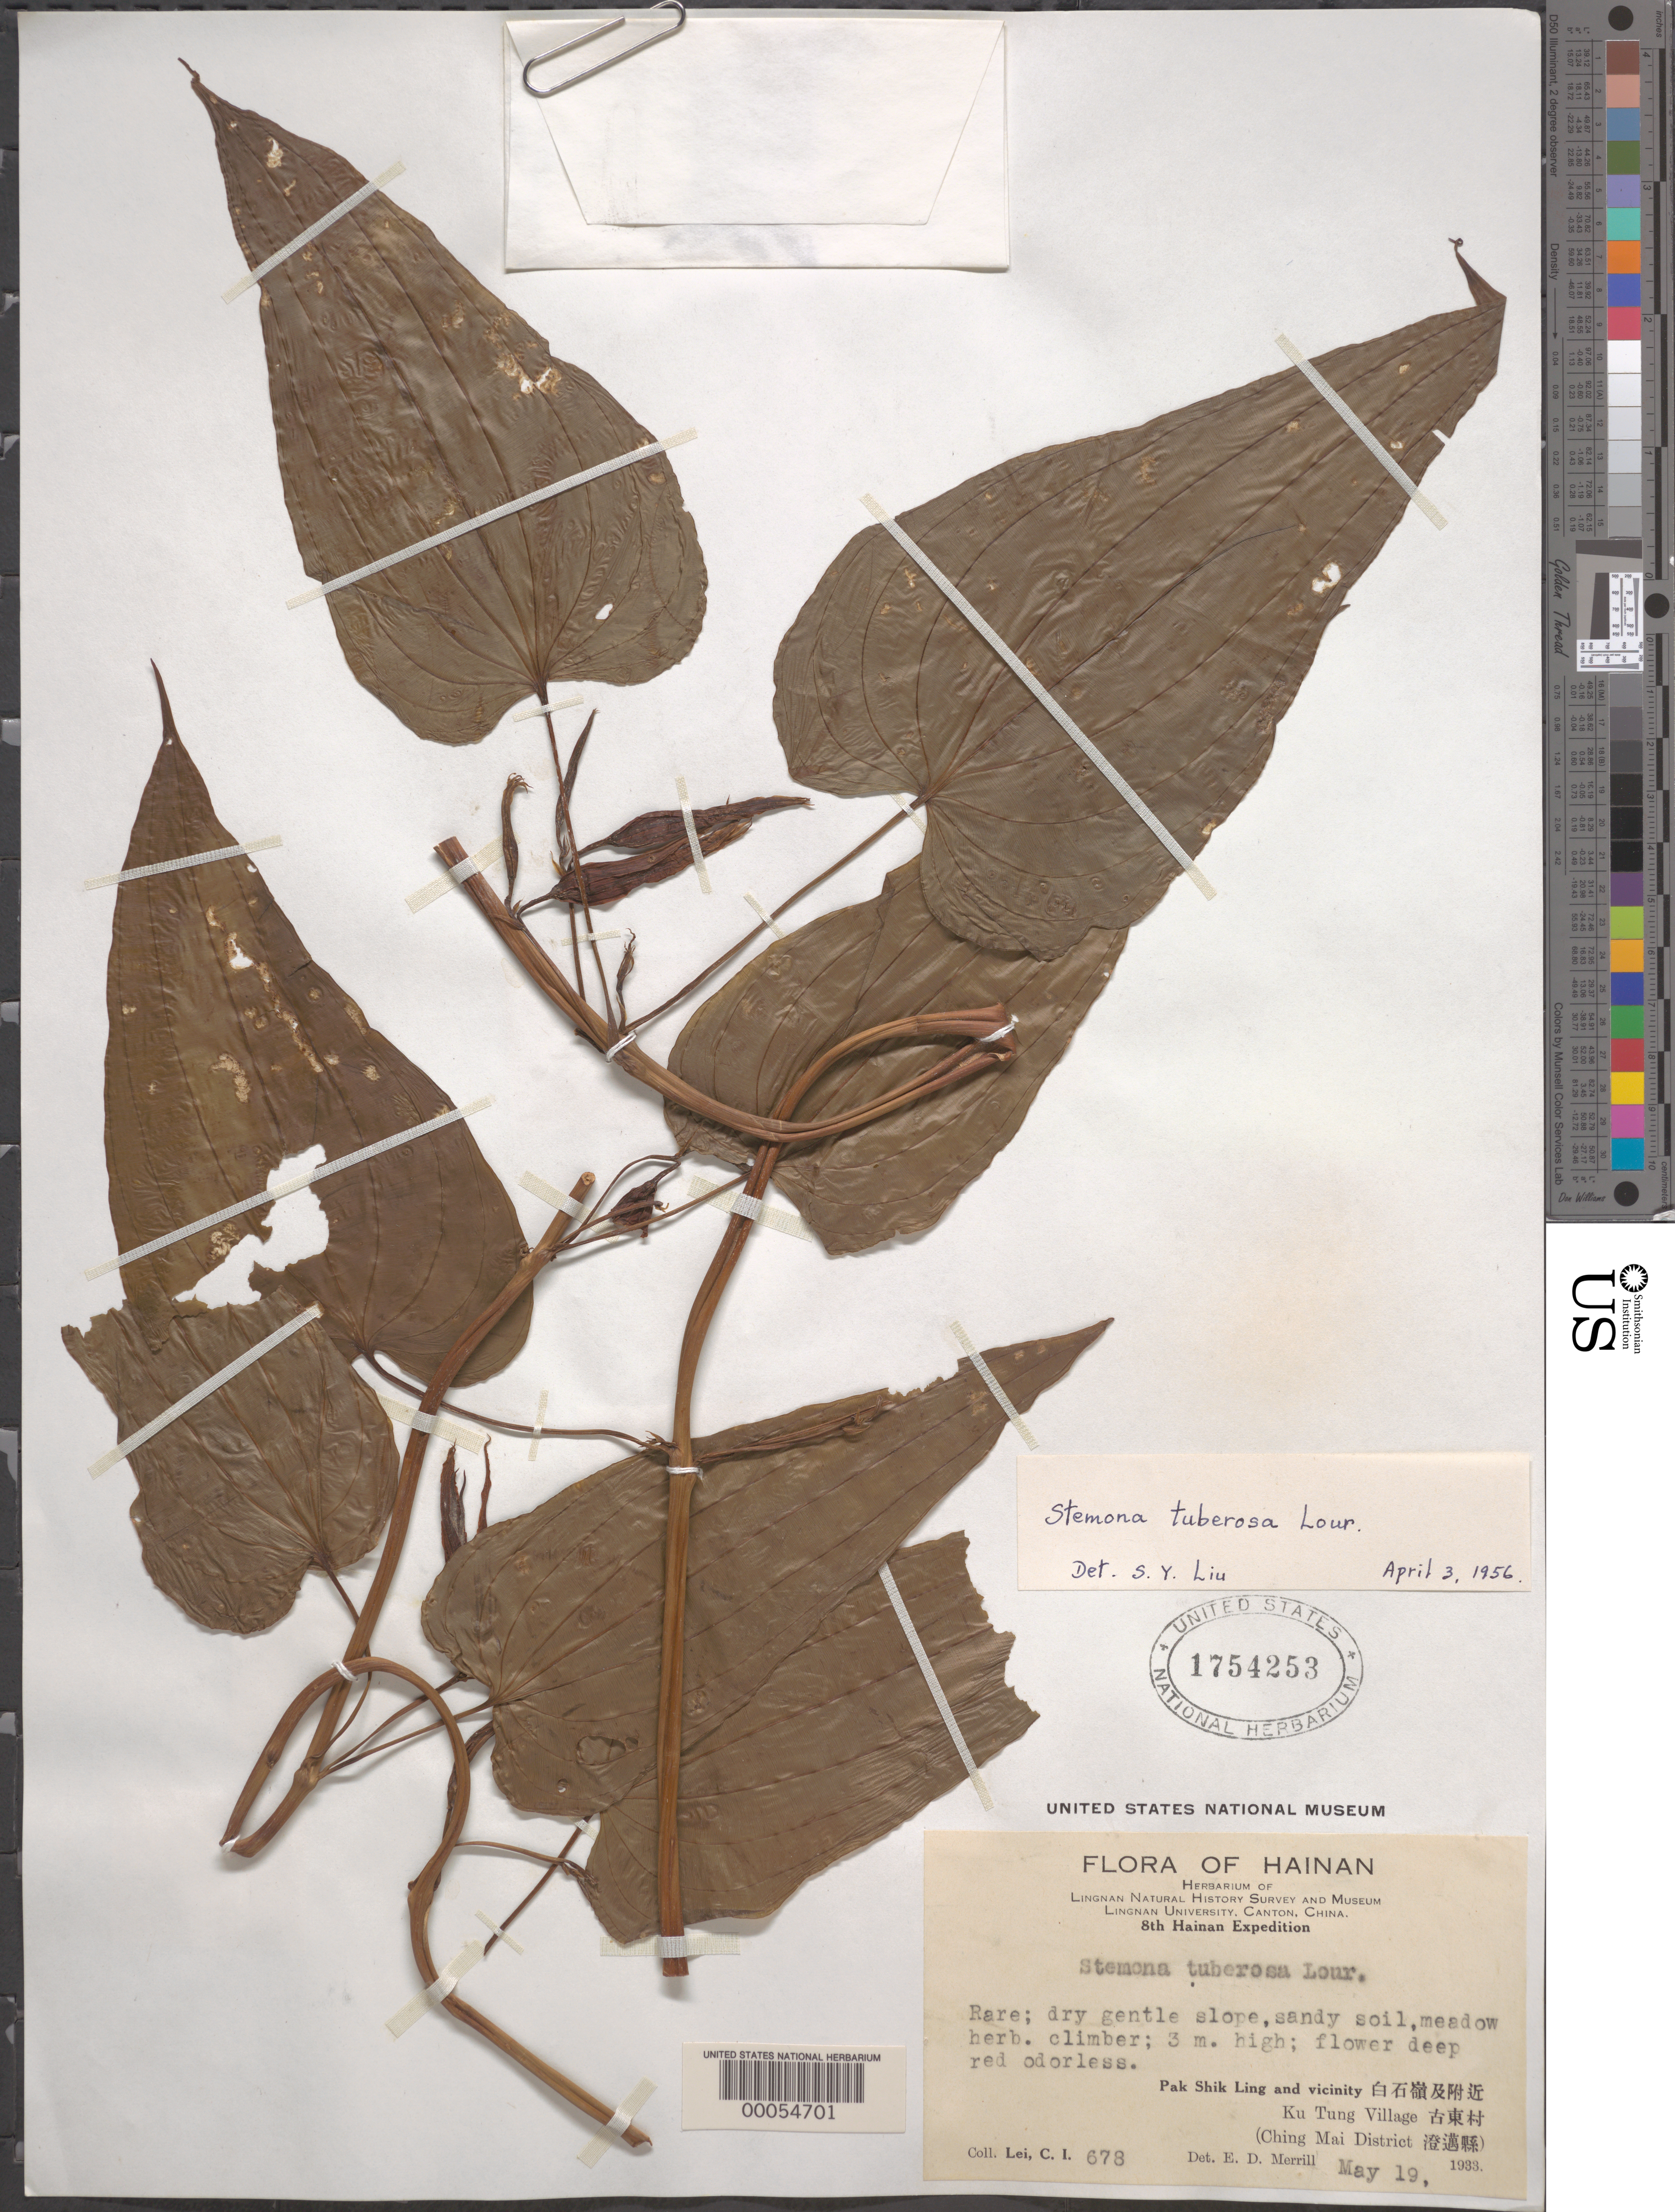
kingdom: Plantae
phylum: Tracheophyta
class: Liliopsida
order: Pandanales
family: Stemonaceae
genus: Stemona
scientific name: Stemona tuberosa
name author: Lour.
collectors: C. I. Lei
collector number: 678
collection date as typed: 19 May 1933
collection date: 1933-05-19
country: China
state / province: Hainan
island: Hainan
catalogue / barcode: US 1754253